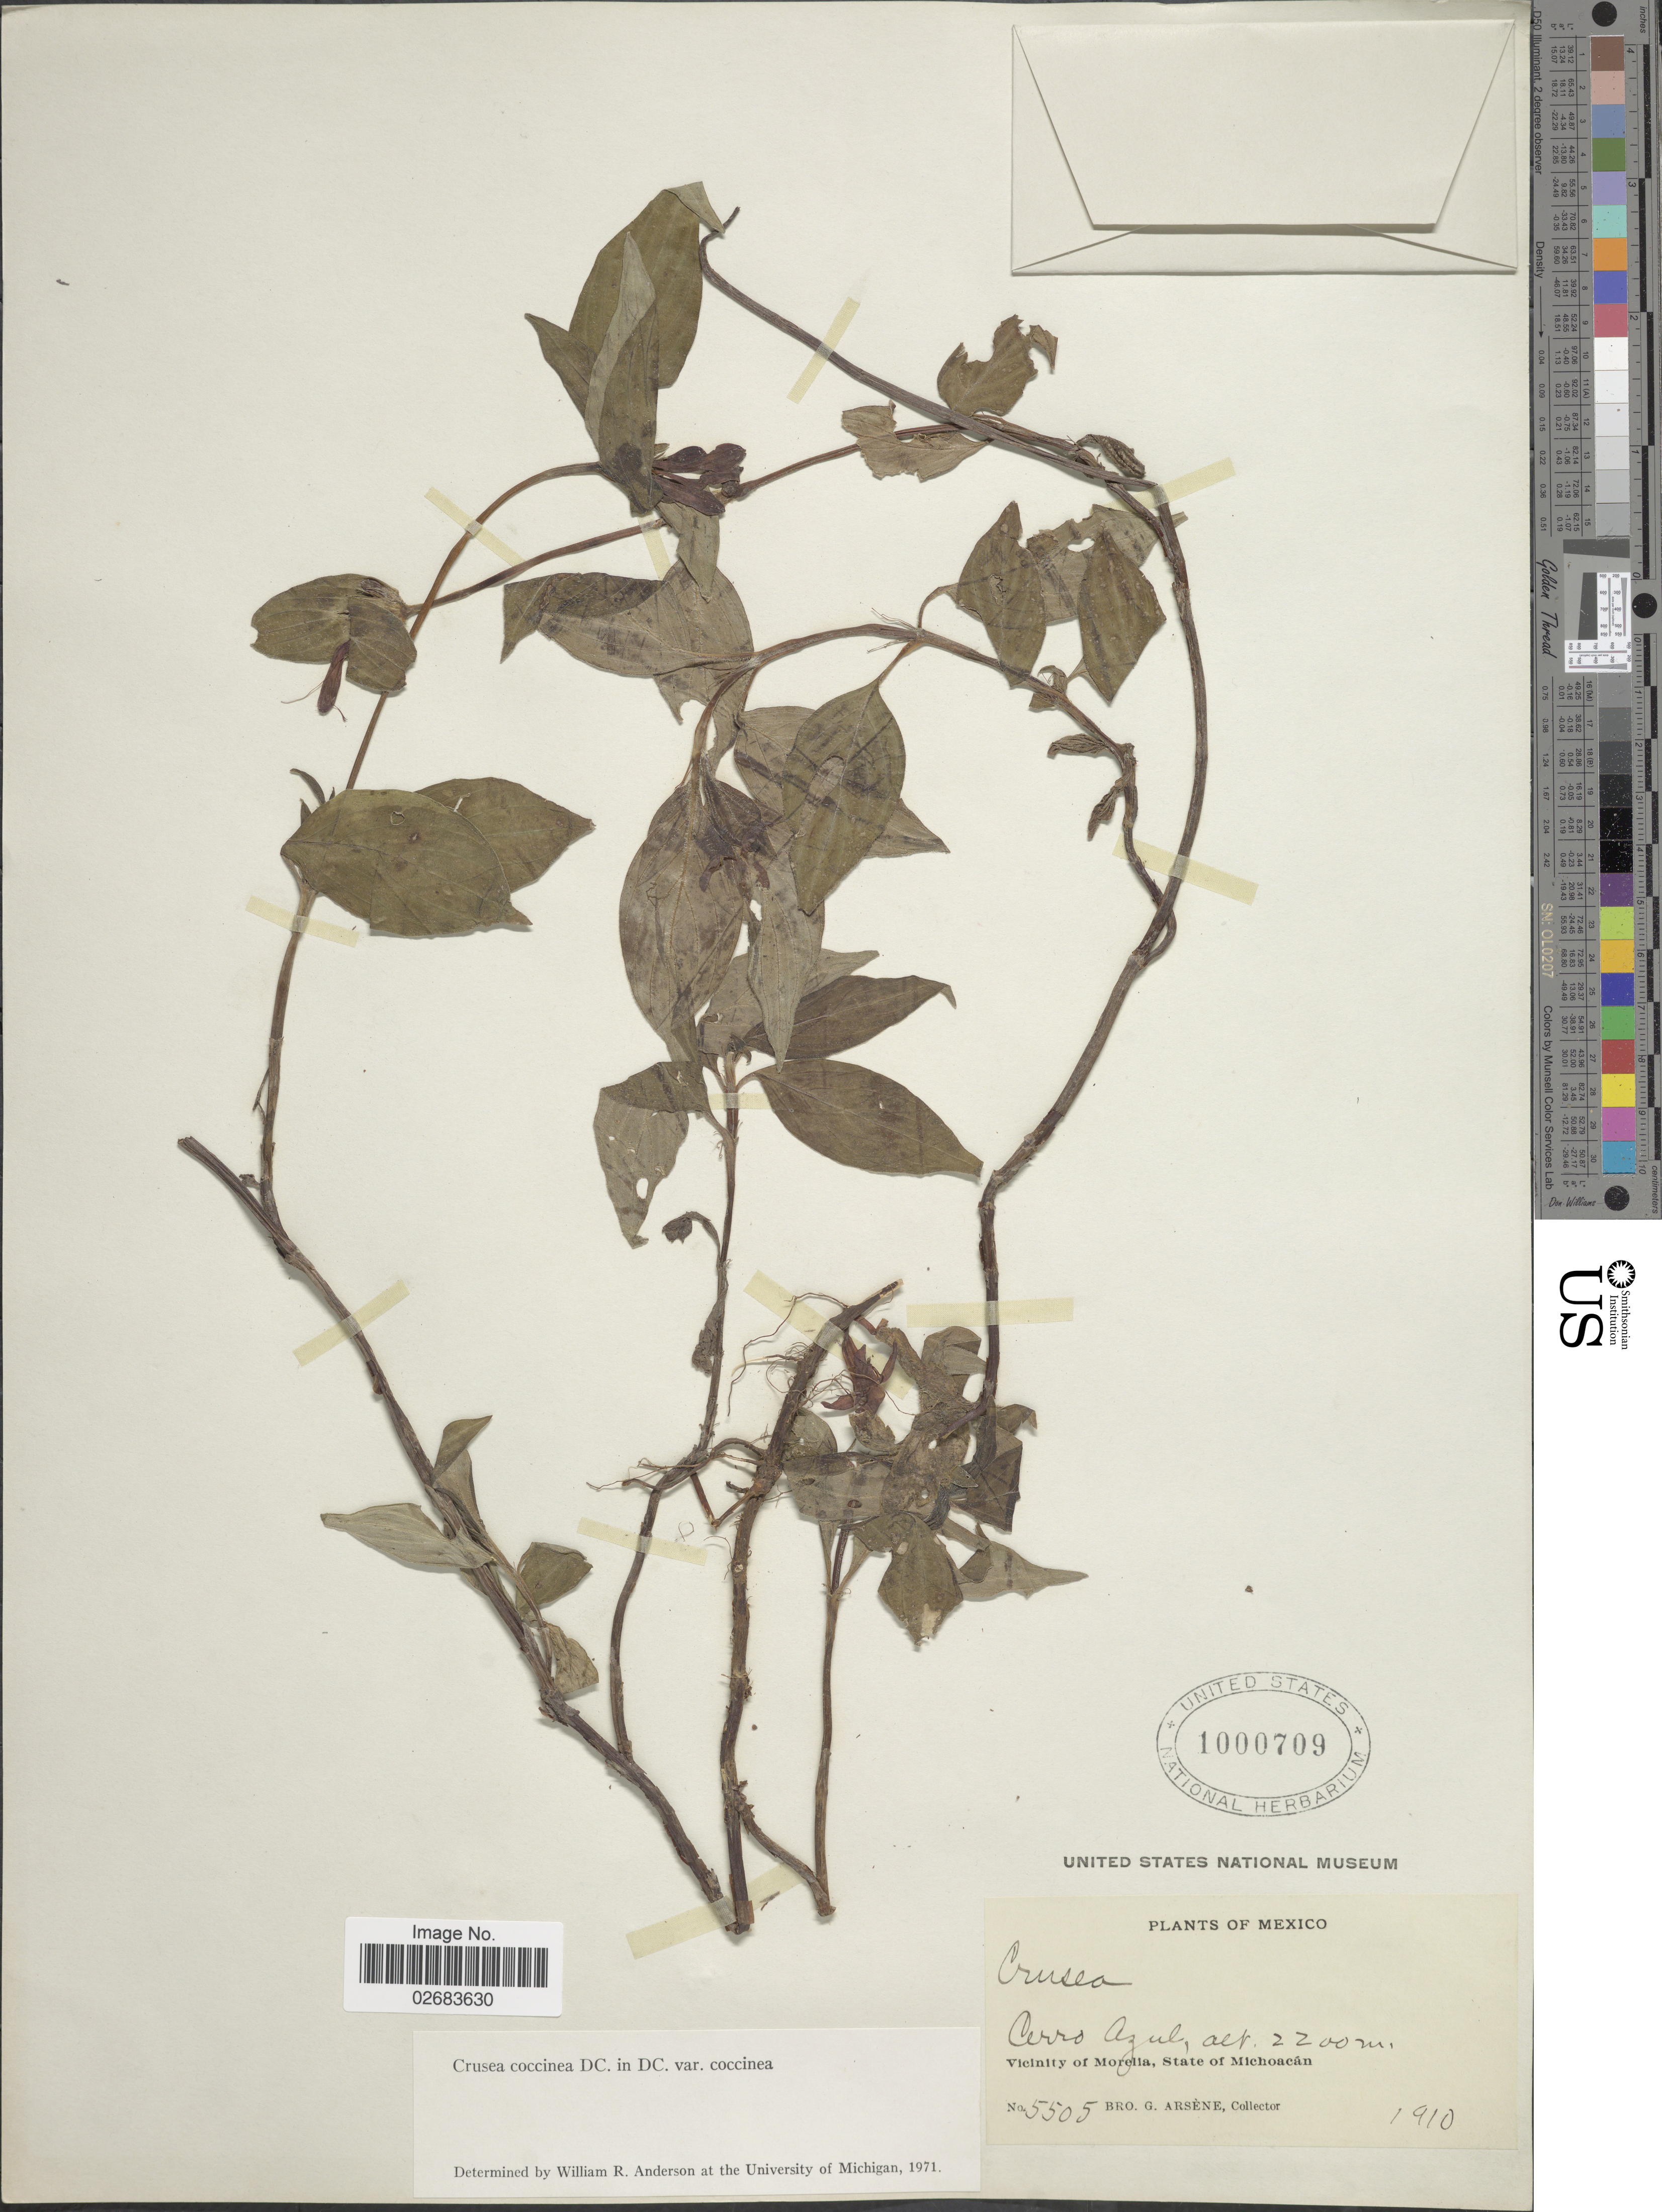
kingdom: Plantae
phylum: Tracheophyta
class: Magnoliopsida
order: Gentianales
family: Rubiaceae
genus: Crusea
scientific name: Crusea coccinea var. coccinea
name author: DC.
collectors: Bro. G. Arsène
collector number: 5505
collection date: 1910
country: Mexico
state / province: Michoacán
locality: Cerro Azul. Vicinity of Morelia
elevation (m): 2200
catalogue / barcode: US 1000709